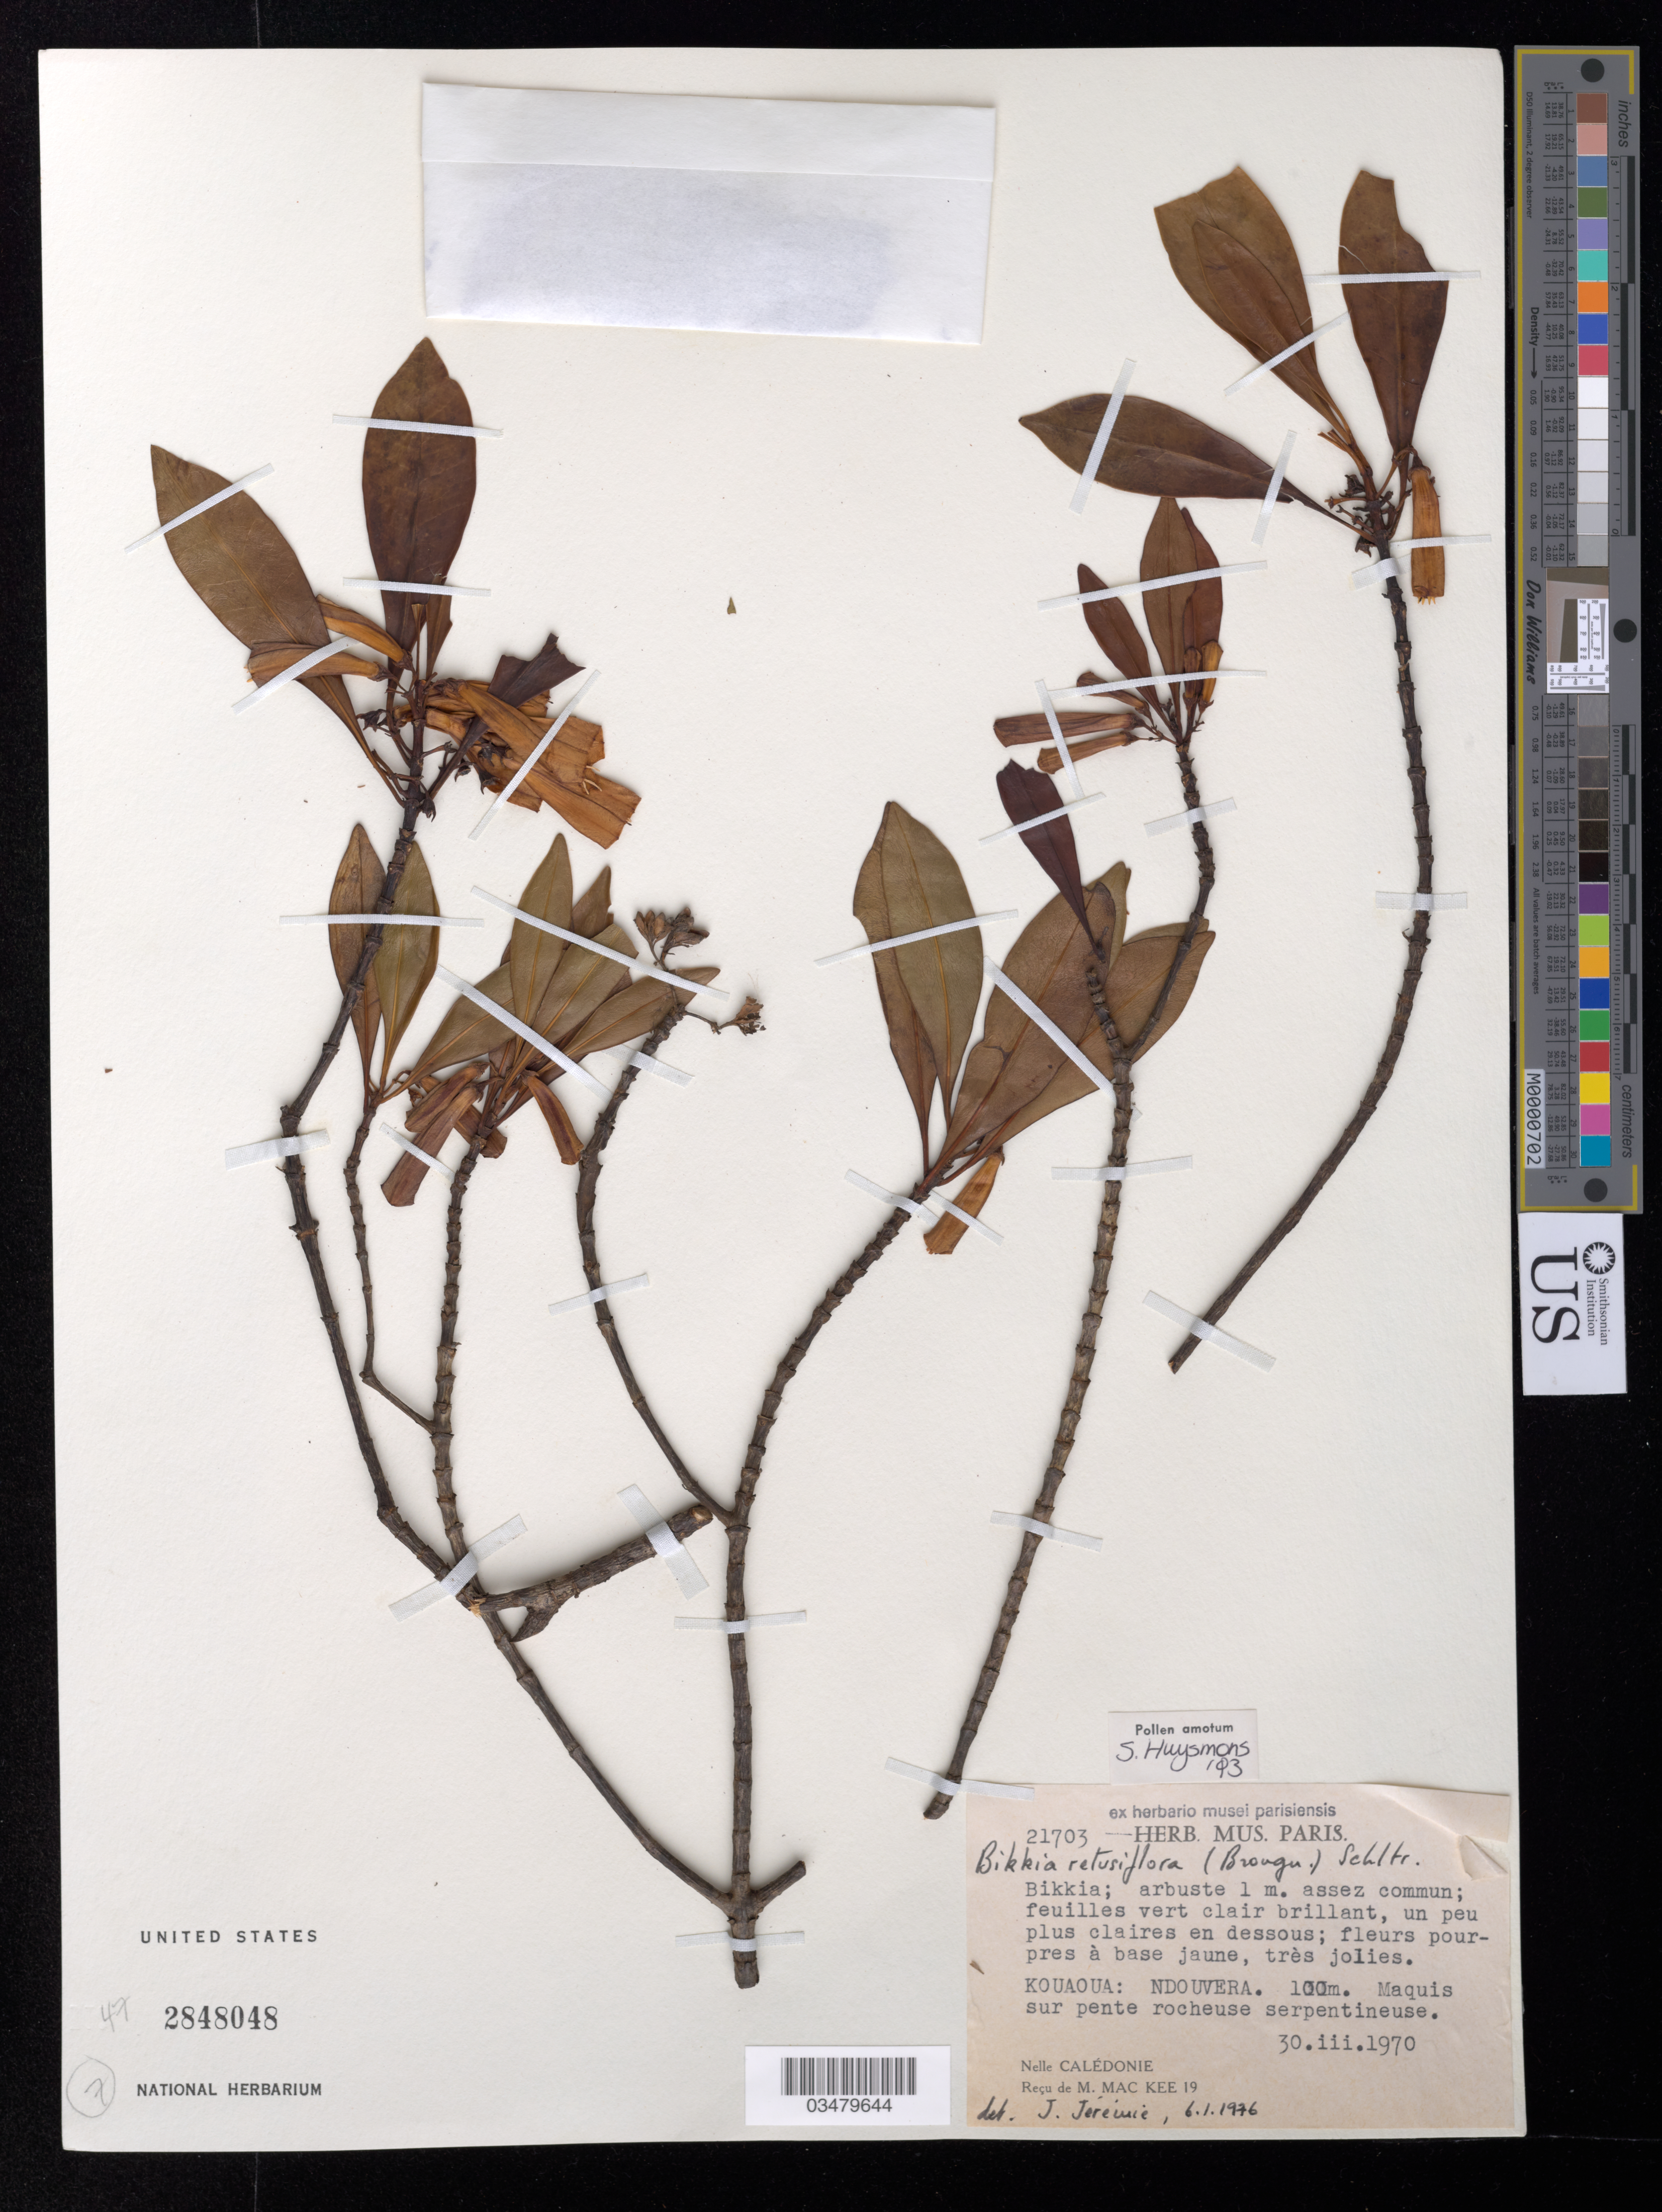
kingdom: Plantae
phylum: Tracheophyta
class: Magnoliopsida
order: Gentianales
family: Rubiaceae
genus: Bikkia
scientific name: Bikkia retusiflora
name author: (Brongn.) Schltr.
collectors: Mac Kee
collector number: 217703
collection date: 1970-03-30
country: New Caledonia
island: New Caledonia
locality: Kouaoua, Ndouvera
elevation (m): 100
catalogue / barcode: US 2848048